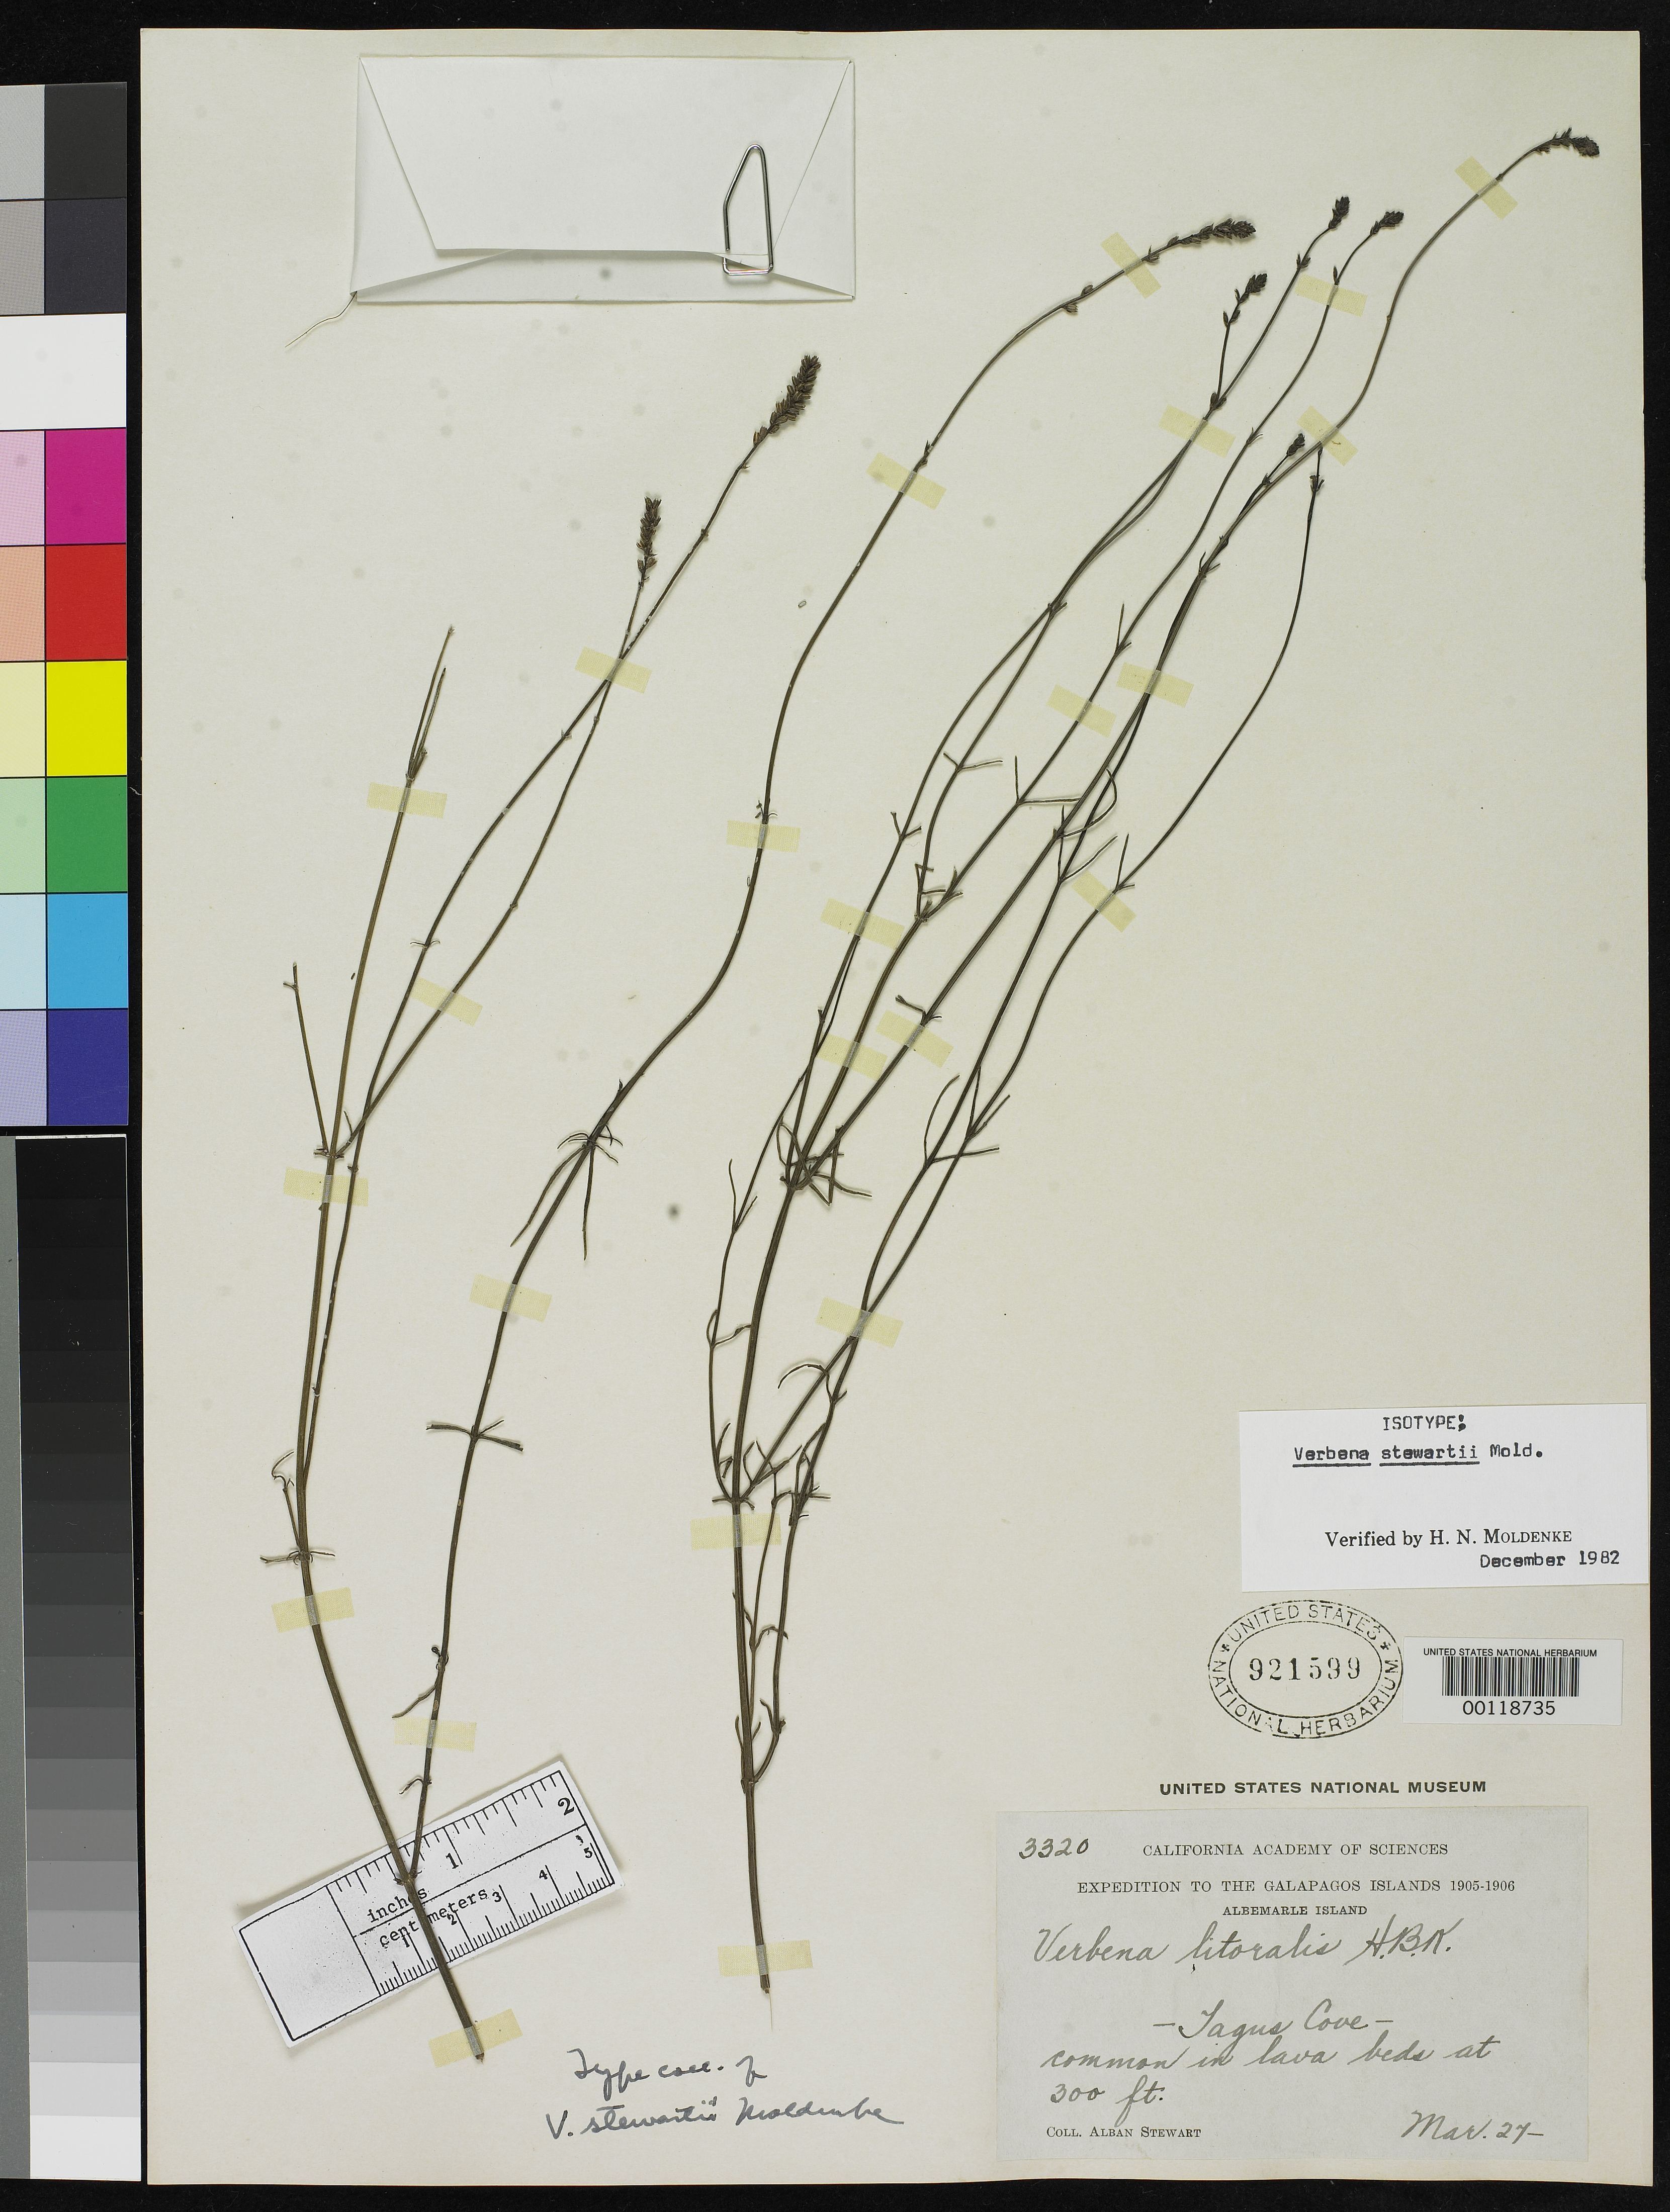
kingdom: Plantae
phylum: Tracheophyta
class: Magnoliopsida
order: Lamiales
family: Verbenaceae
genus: Verbena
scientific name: Verbena stewartii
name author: Moldenke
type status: Isotype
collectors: A. Stewart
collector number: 3320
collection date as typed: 27 Mar 1906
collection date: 1906-03-27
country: Ecuador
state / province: Colón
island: Isabela [Albemarle]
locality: Tagus Cove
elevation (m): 91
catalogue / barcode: US 921599